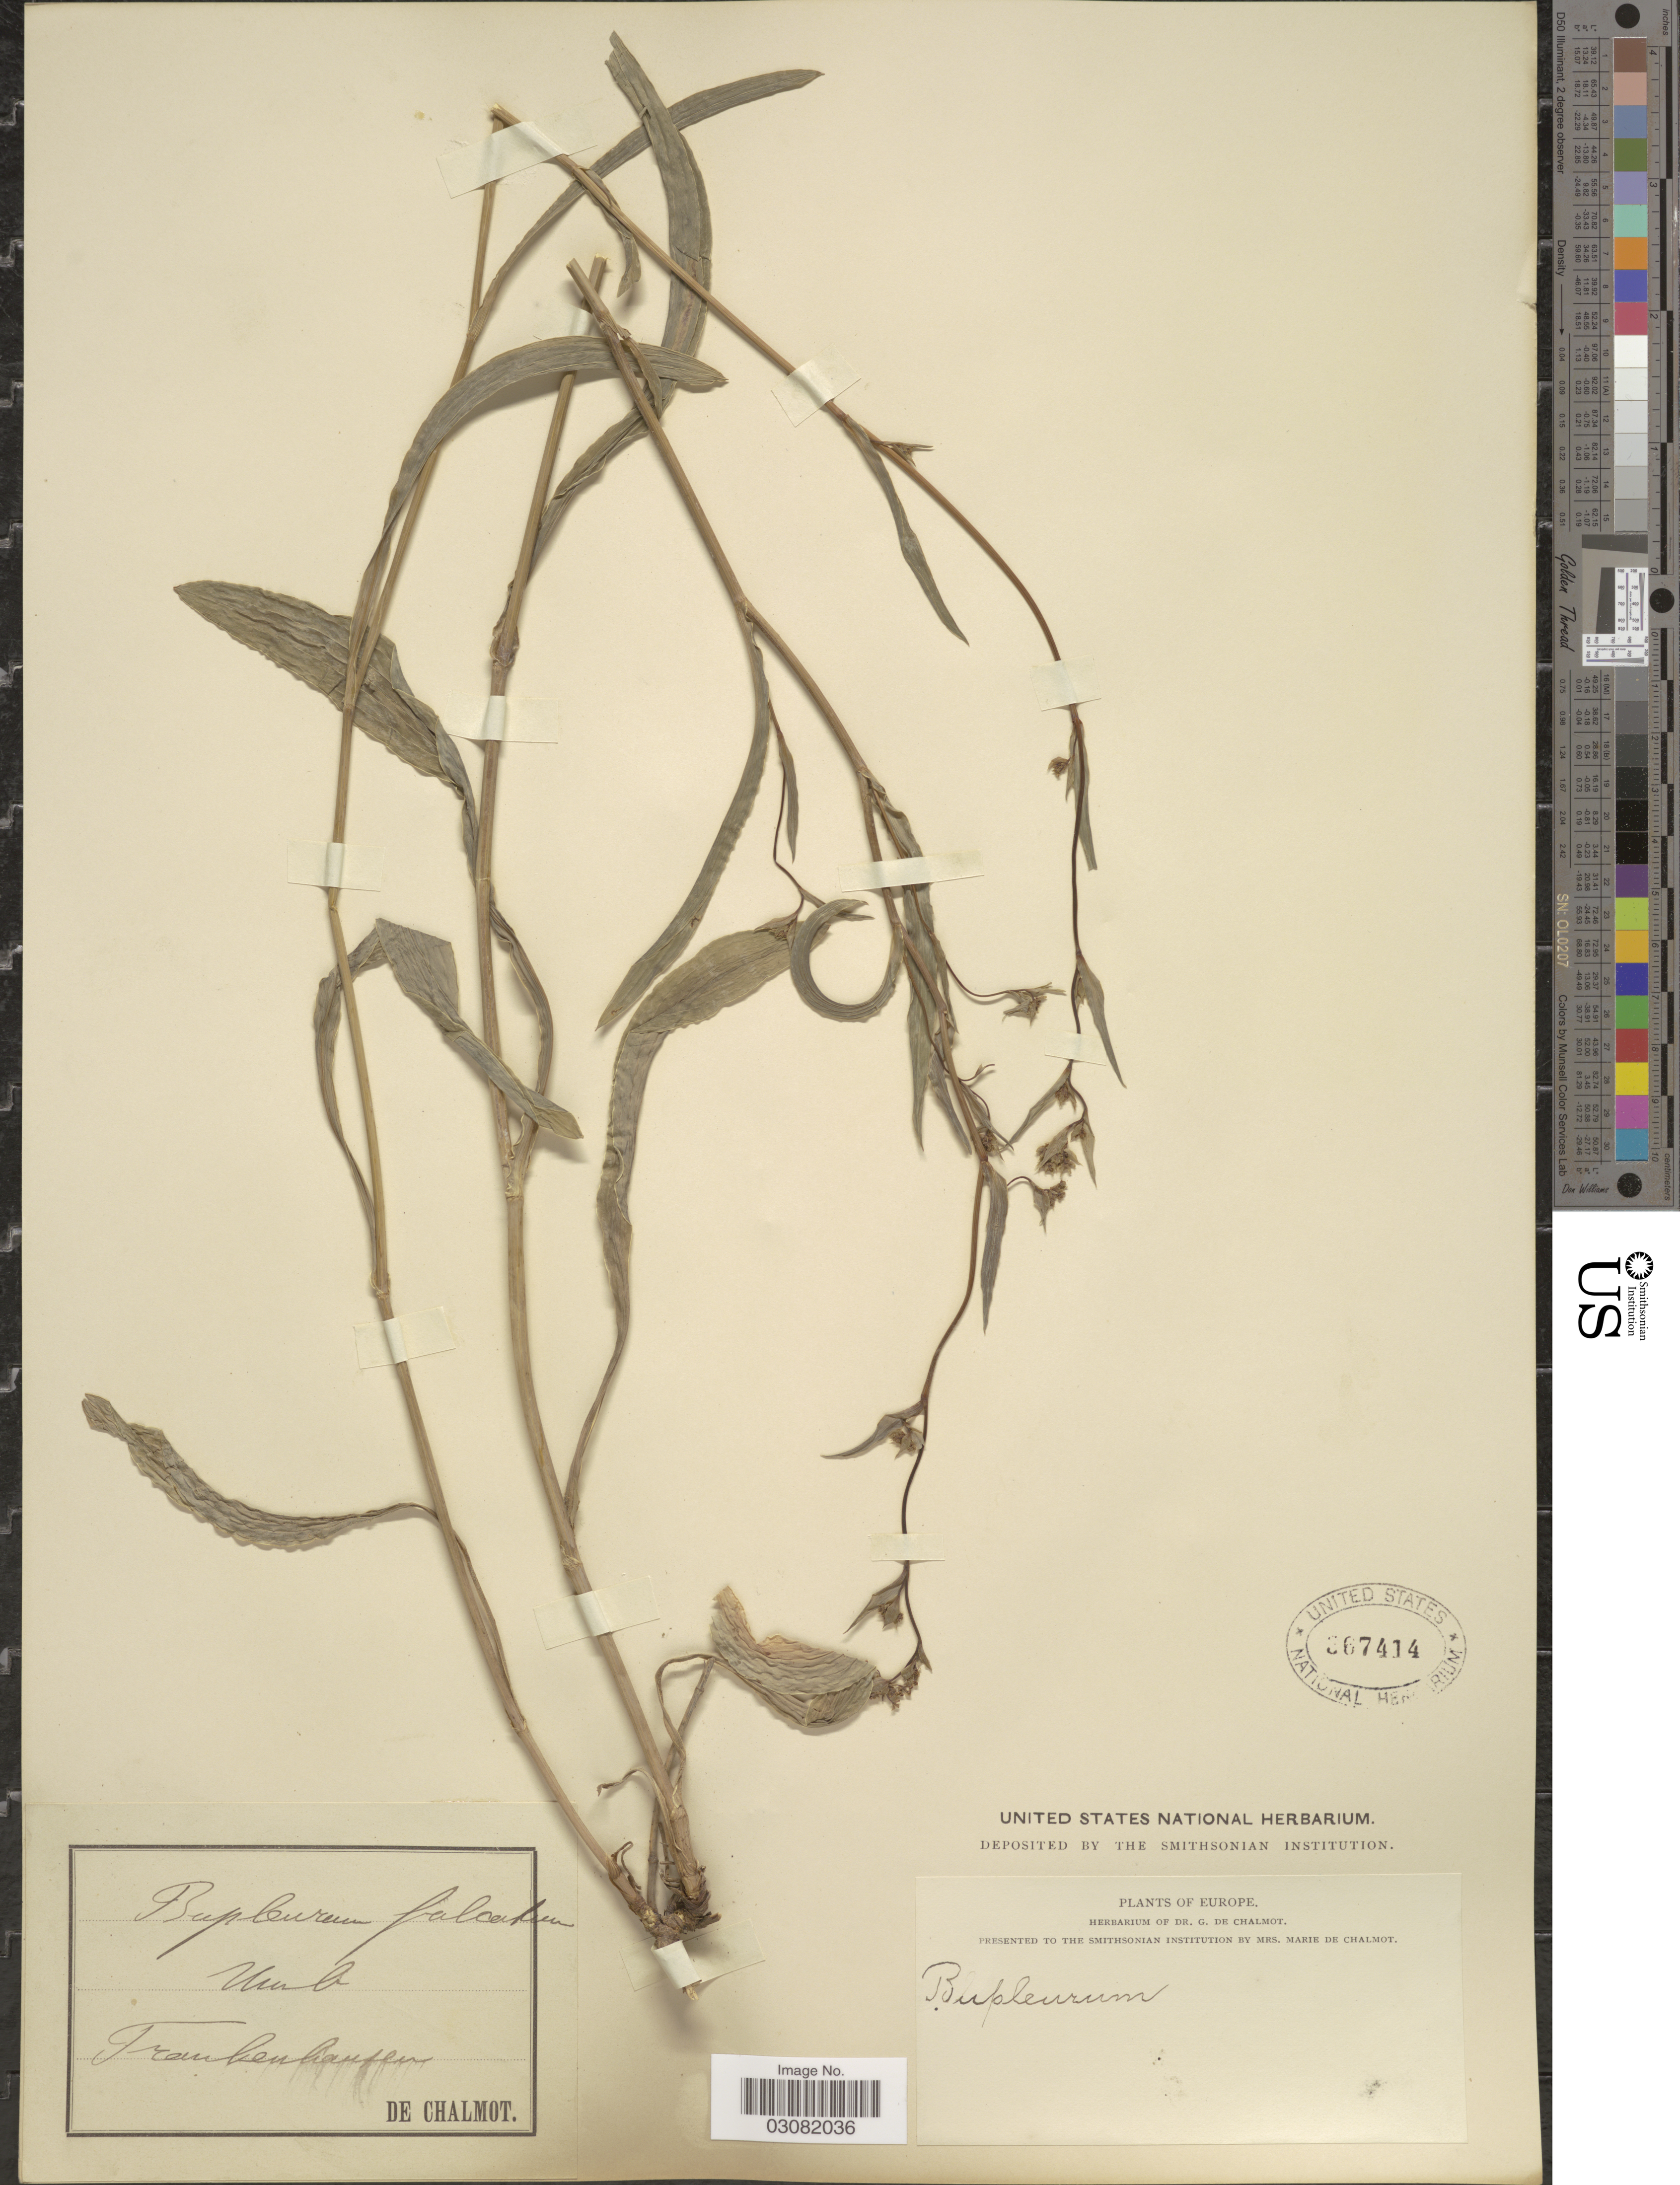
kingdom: Plantae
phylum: Tracheophyta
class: Magnoliopsida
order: Apiales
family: Apiaceae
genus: Bupleurum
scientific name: Bupleurum sp.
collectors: G. de Chalmot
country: Germany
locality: Frankenhausen. Europe.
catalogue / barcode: US 367414